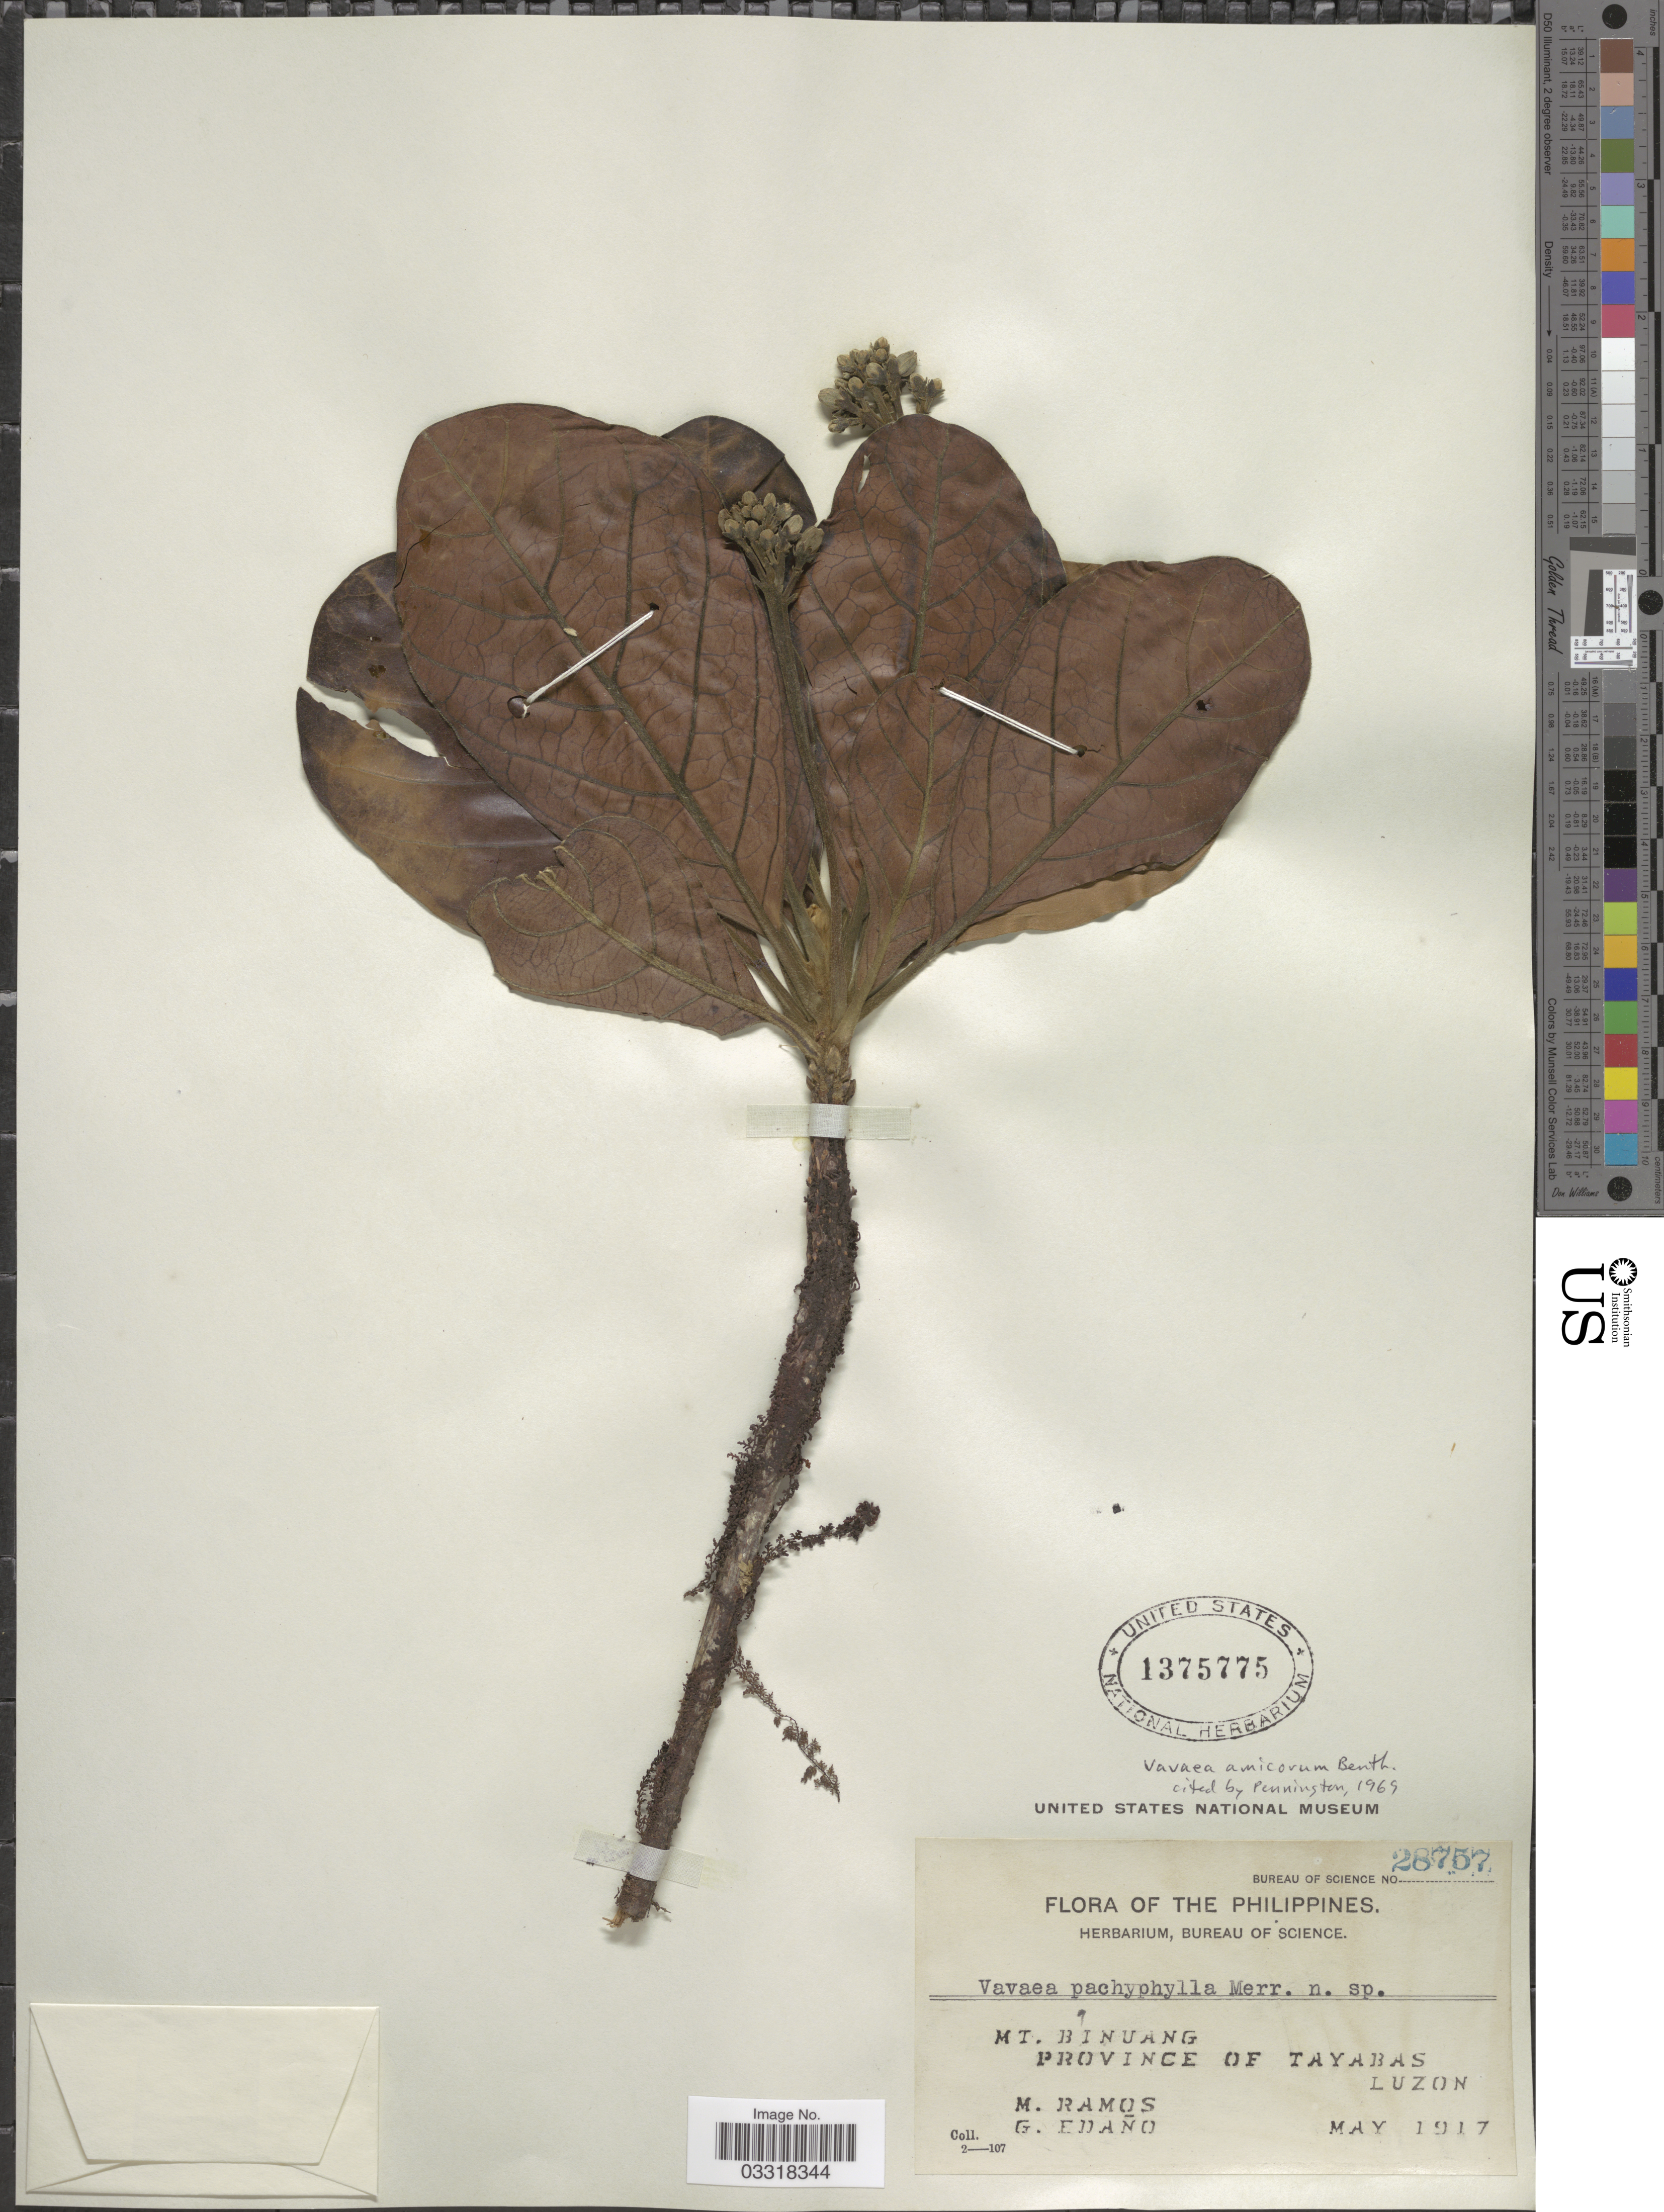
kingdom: Plantae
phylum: Tracheophyta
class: Magnoliopsida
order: Sapindales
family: Meliaceae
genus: Vavaea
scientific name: Vavaea amicorum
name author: Benth.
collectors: M. Ramos & G. Edaño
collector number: Bureau of Science 28757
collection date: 1917-05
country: Philippines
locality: Mt. Binuang. Province of Tayabas. Luzon.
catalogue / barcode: US 1375775